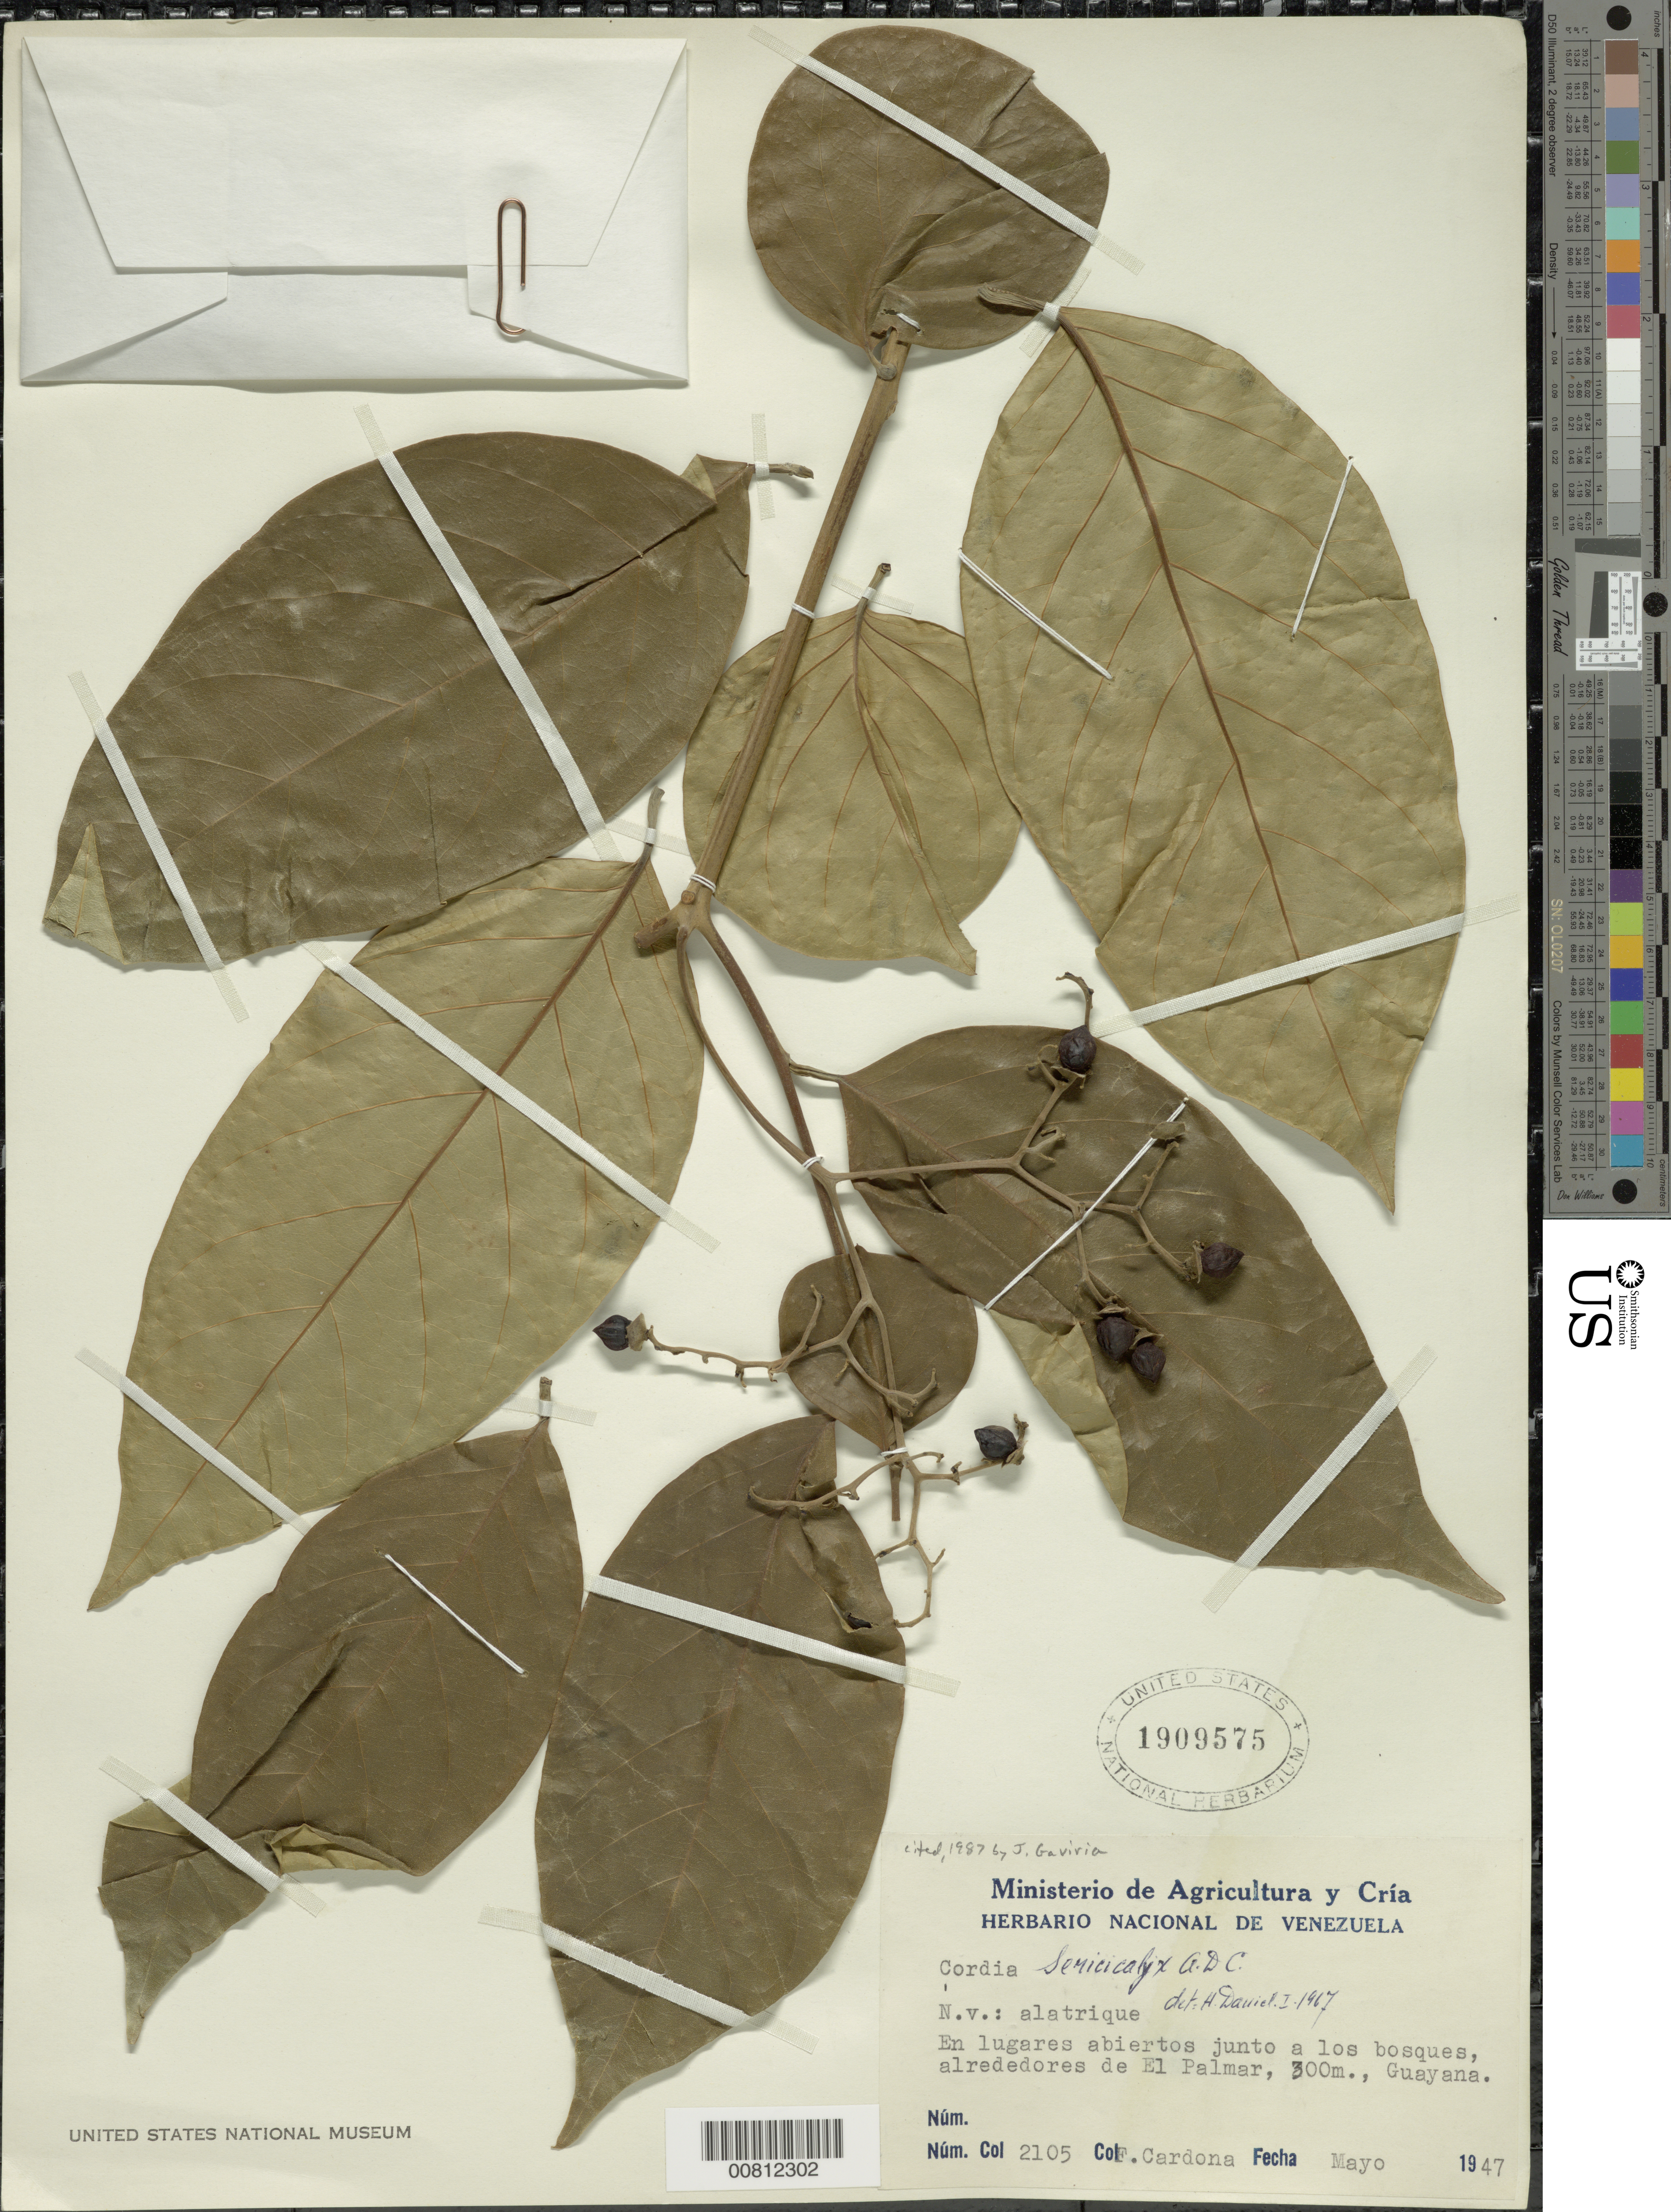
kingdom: Plantae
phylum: Tracheophyta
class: Magnoliopsida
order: Boraginales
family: Cordiaceae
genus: Cordia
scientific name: Cordia sericicalyx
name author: DC.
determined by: Gaviria, J. C.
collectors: F. Cardona Puig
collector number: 2105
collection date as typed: May-47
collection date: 1947-05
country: Venezuela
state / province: Bolívar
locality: El Palmar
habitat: Lugares abiertos junto a los bosques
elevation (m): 300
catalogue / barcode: US 1909575